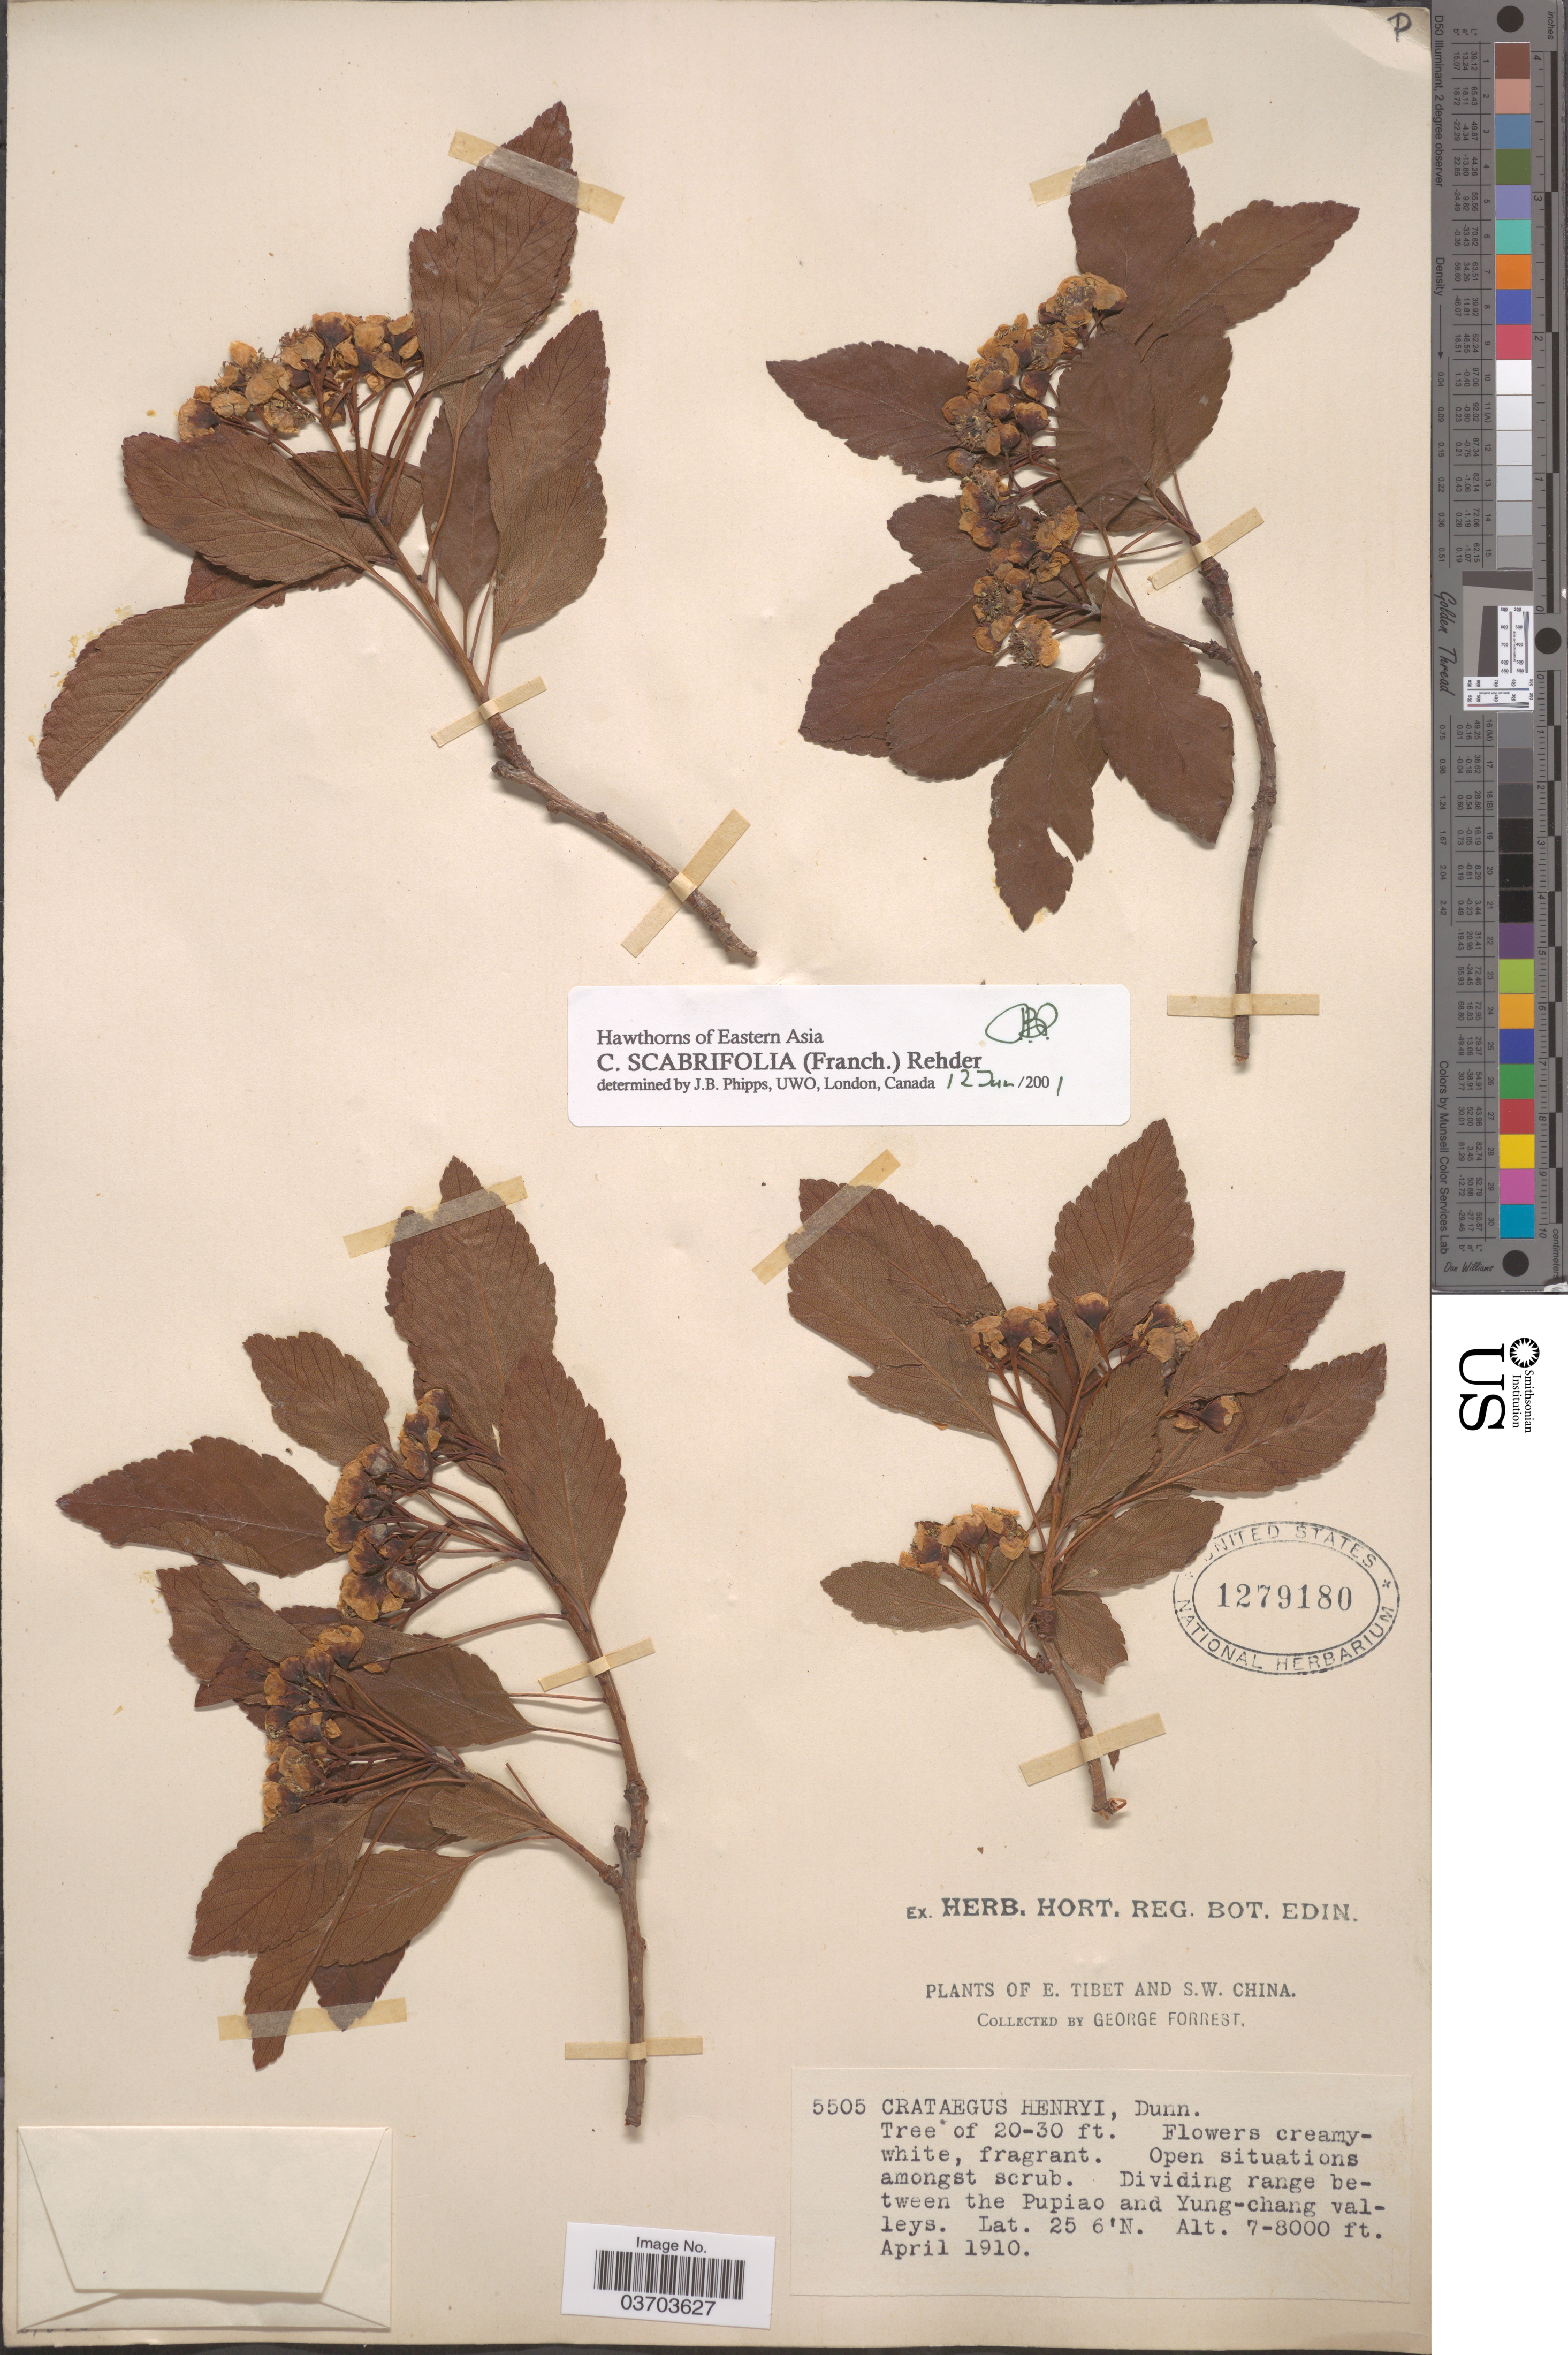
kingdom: Plantae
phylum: Tracheophyta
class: Magnoliopsida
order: Rosales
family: Rosaceae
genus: Crataegus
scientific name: Crataegus scabrifolia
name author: (Franch.) Rehder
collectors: G. Forrest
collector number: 5505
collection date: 1910-04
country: China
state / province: Xizang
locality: E. Tibet and S.W. China. Dividing range between the Pupiao and Yung-chang valleys.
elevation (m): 2134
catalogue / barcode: US 1279180